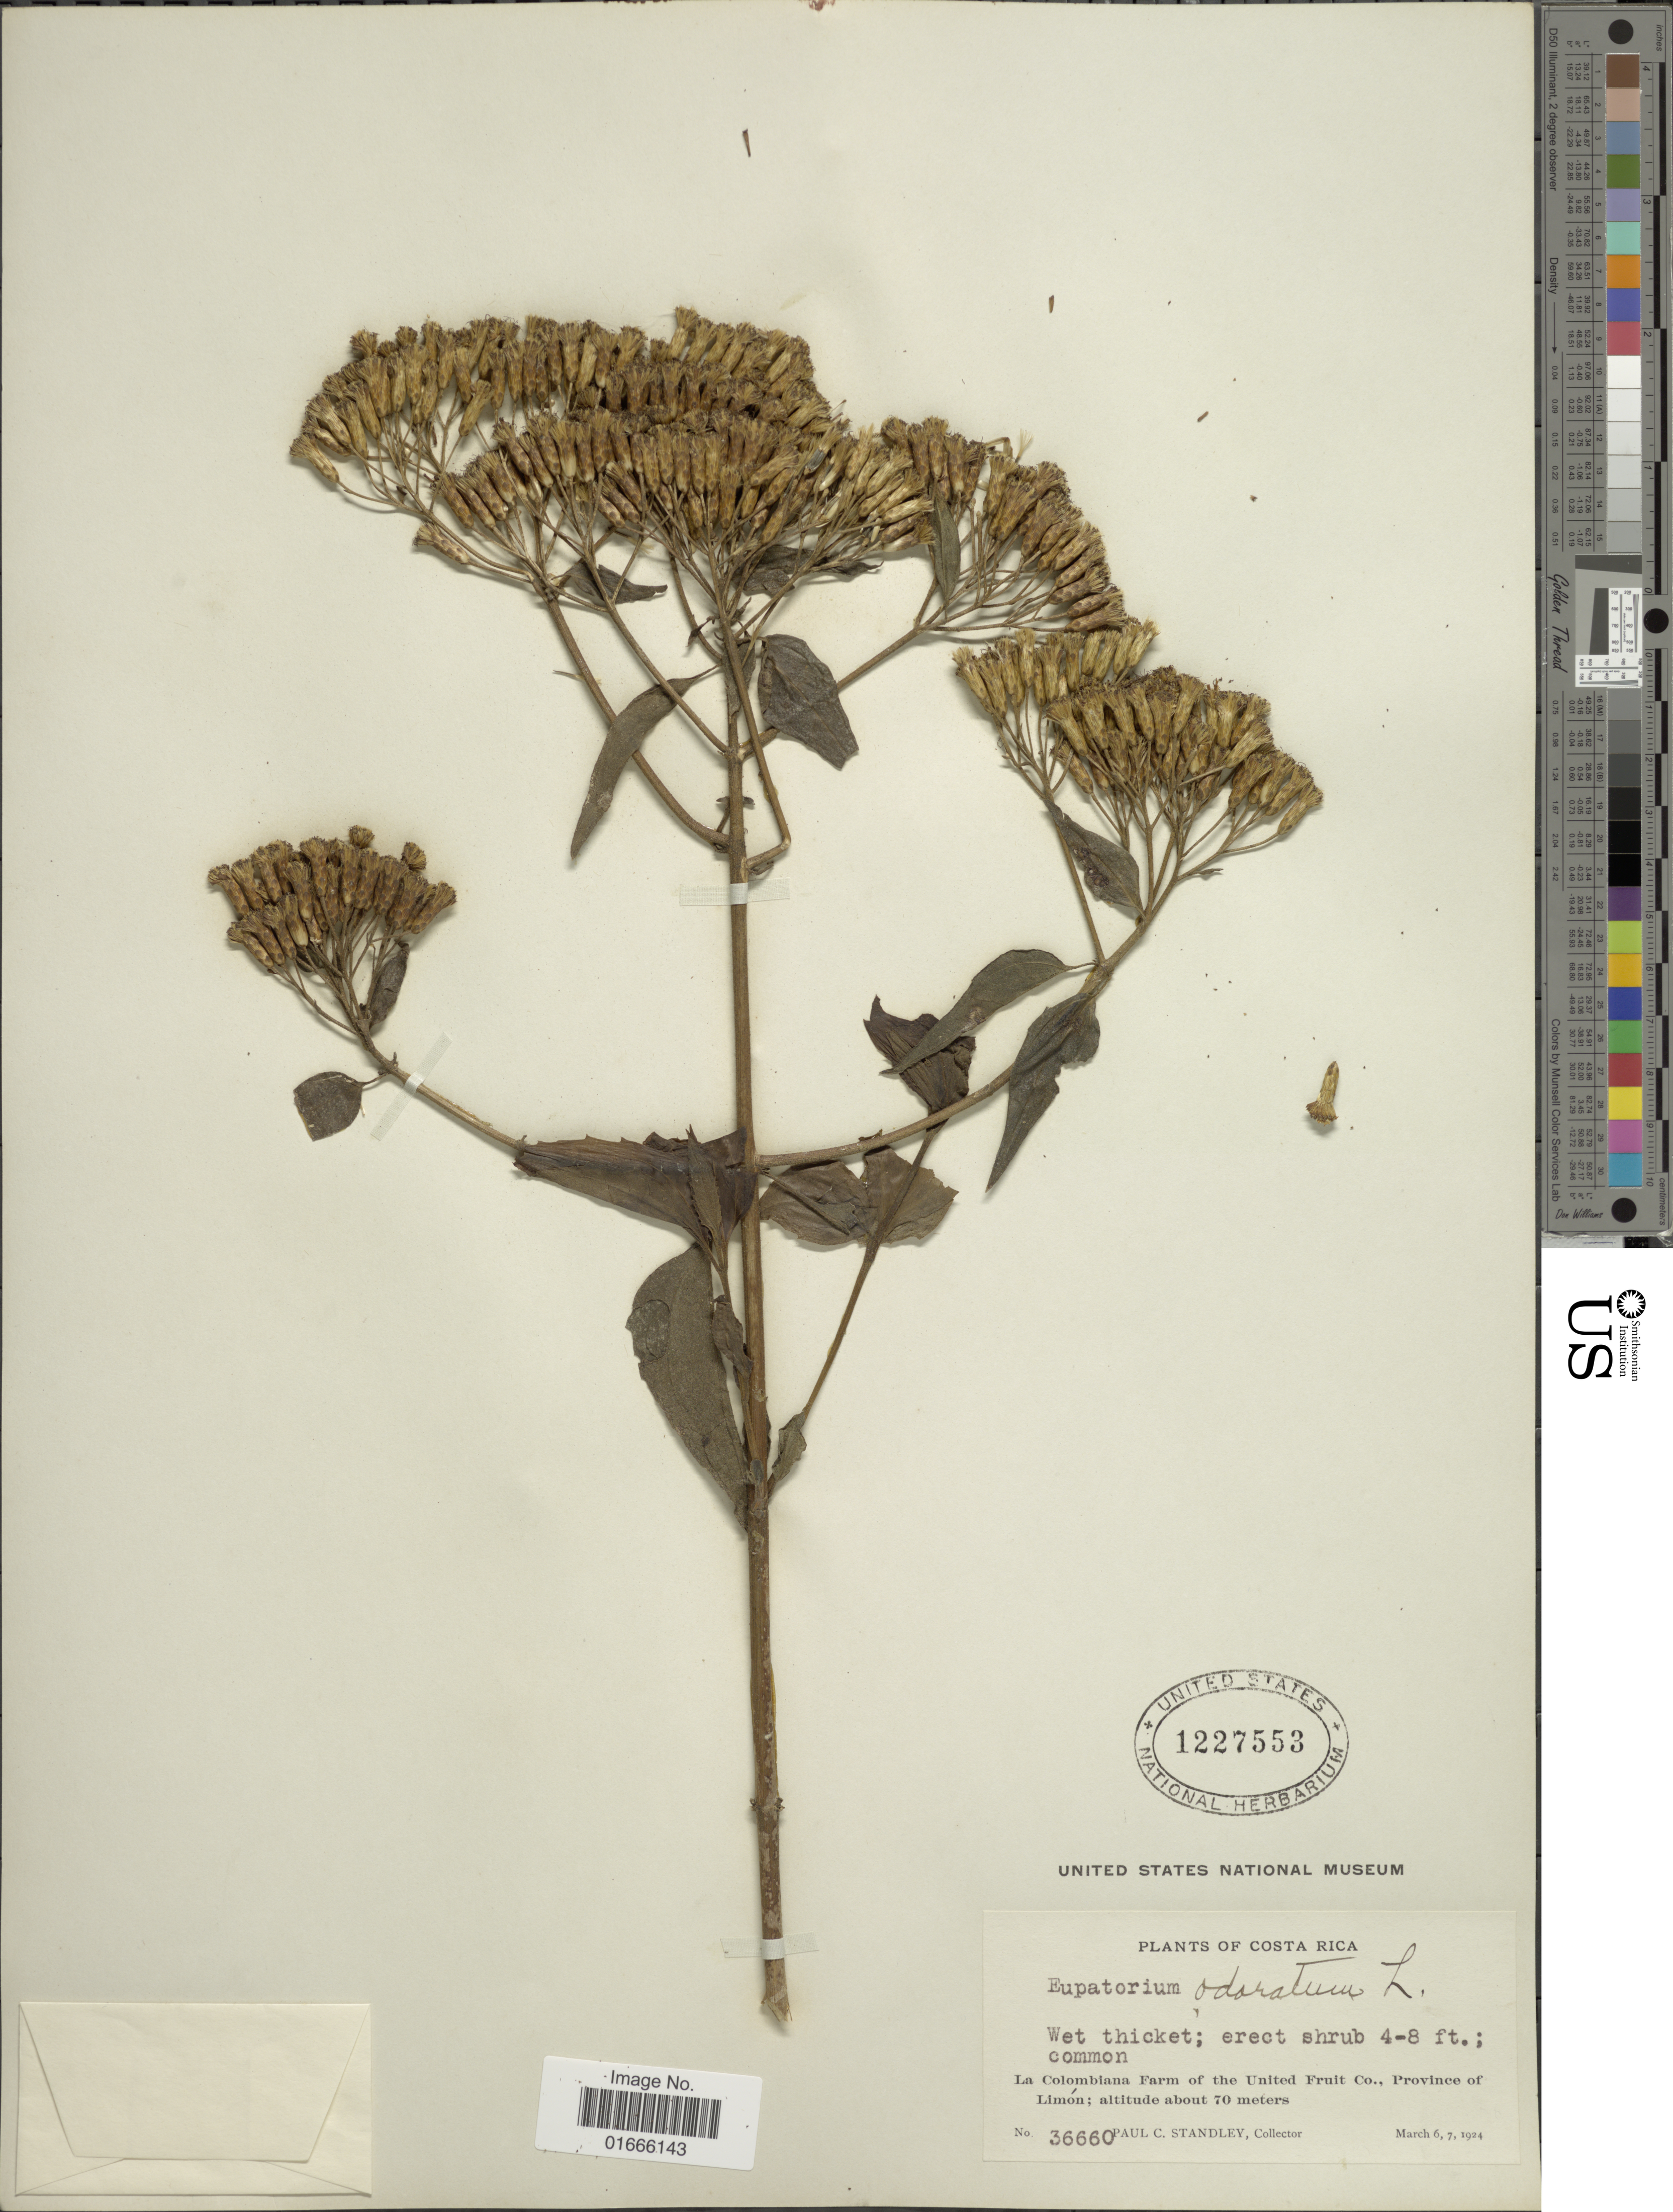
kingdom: Plantae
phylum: Tracheophyta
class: Magnoliopsida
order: Asterales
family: Asteraceae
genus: Chromolaena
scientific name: Chromolaena odorata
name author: (L.) R.M. King & H. Rob.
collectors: P. C. Standley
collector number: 36660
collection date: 1924-03-06/1924-03-07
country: Costa Rica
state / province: Limón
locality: La Colombiana Farm of the united fruit Co., Province of Limon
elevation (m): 70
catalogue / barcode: US 1227553